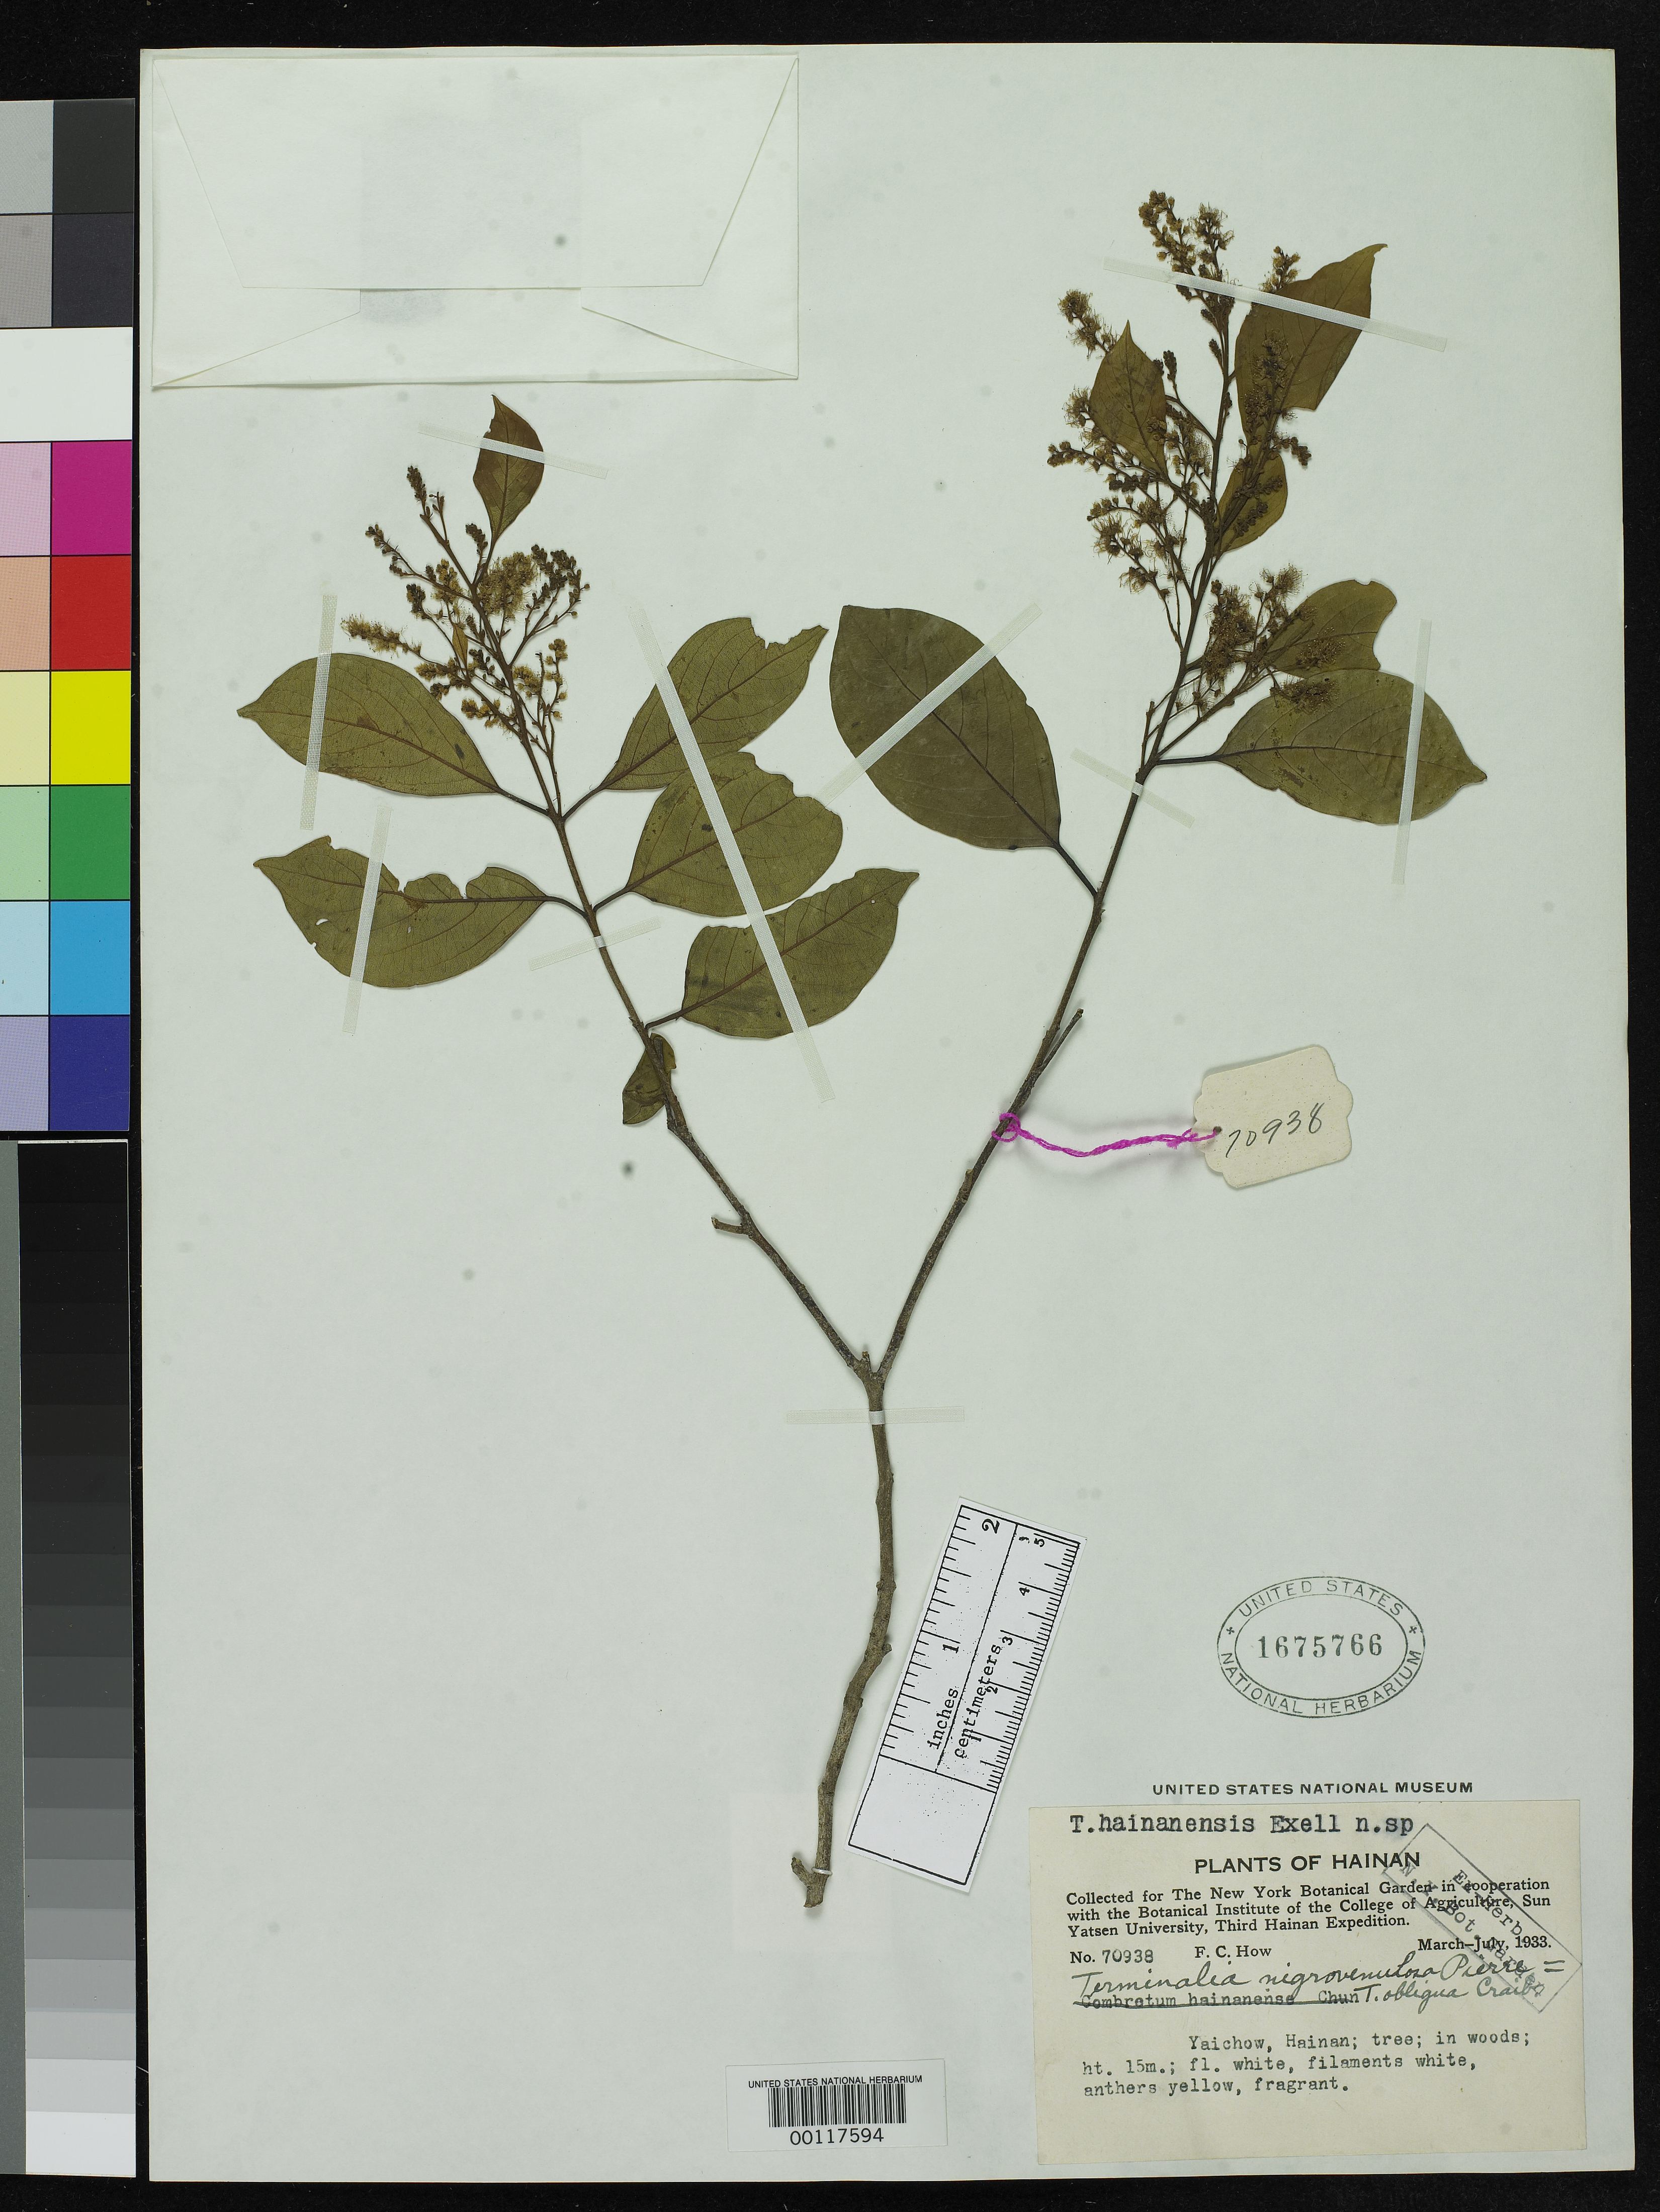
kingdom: Plantae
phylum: Tracheophyta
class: Magnoliopsida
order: Myrtales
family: Combretaceae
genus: Terminalia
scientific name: Terminalia hainanensis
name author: Exell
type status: Isotype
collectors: F. How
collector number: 70938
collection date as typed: Mar 1933 to -- Jul 1933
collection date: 1933-03/1933-07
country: China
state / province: Hainan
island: Hainan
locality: Yaichow.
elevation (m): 457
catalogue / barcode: US 1675766